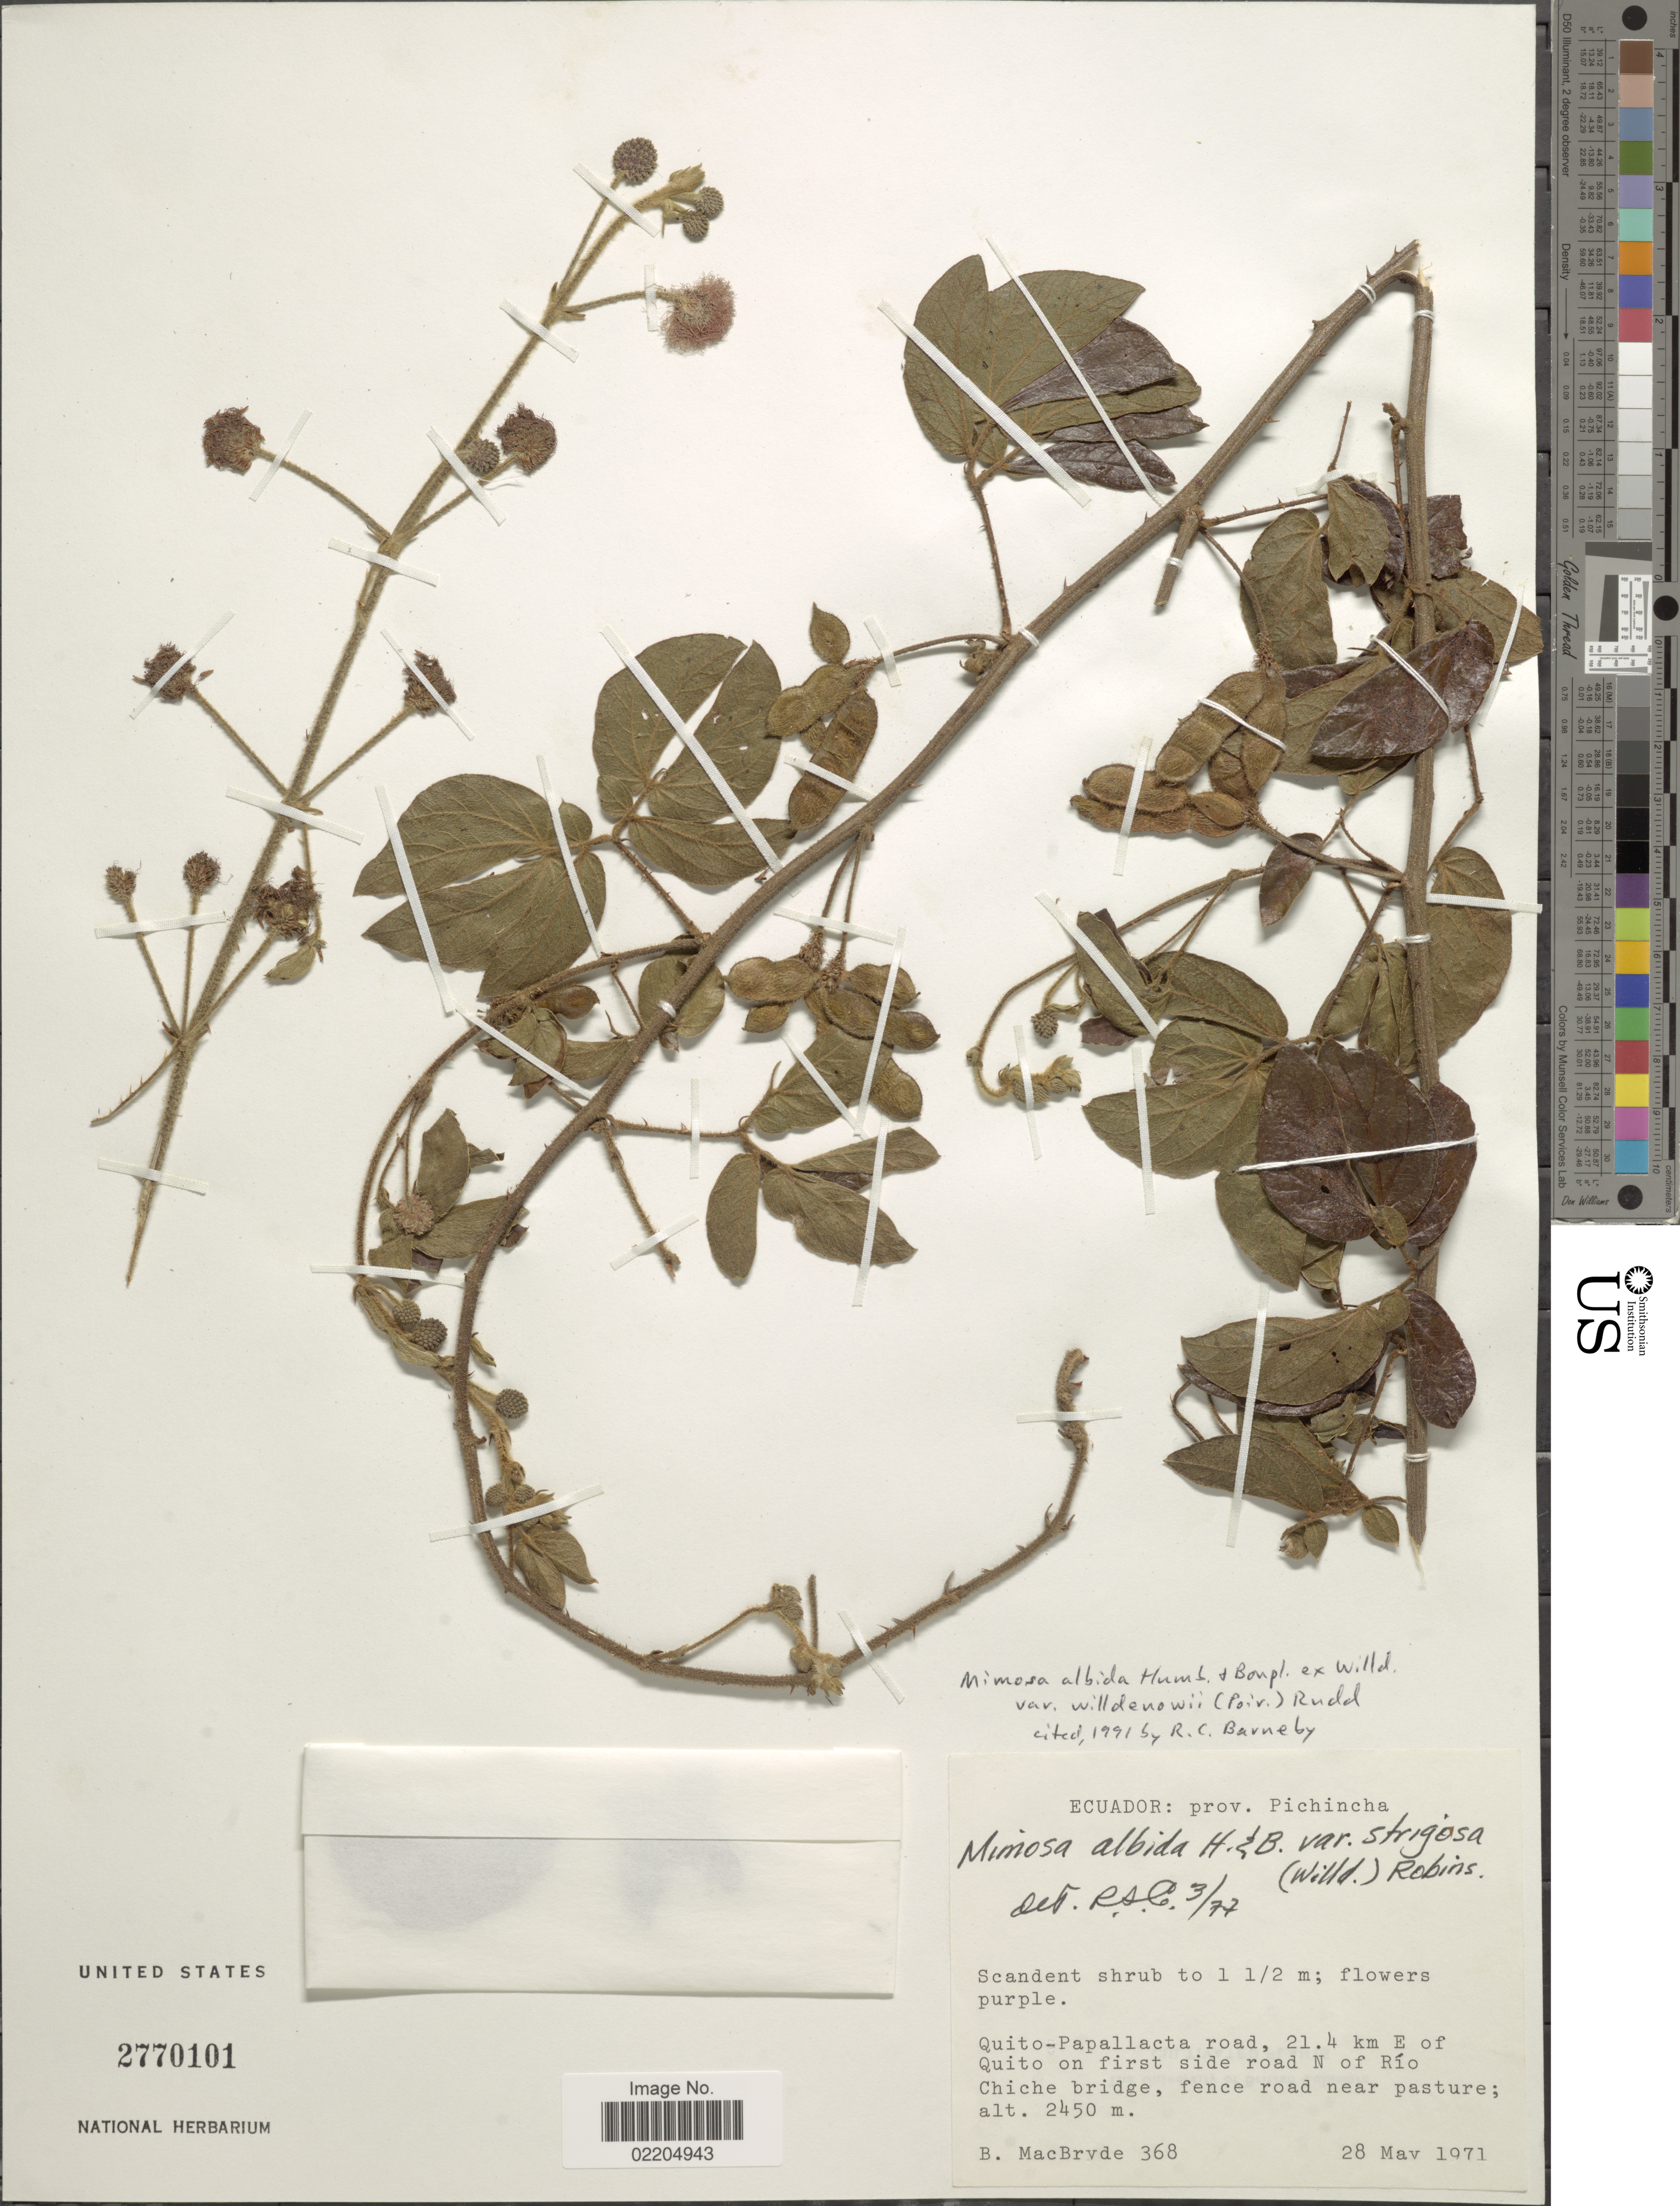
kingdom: Plantae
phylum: Tracheophyta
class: Magnoliopsida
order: Fabales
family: Fabaceae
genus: Mimosa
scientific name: Mimosa albida var. willdenowii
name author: (Poir.) Rudd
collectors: B. MacBryde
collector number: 368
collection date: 1971-05-28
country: Ecuador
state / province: Pichincha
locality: Quito-Papallacta Road, 21. 4 km E of Quito on first side road N of Rio Chiche bridge, fence road near pasture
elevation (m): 2450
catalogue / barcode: US 2770101